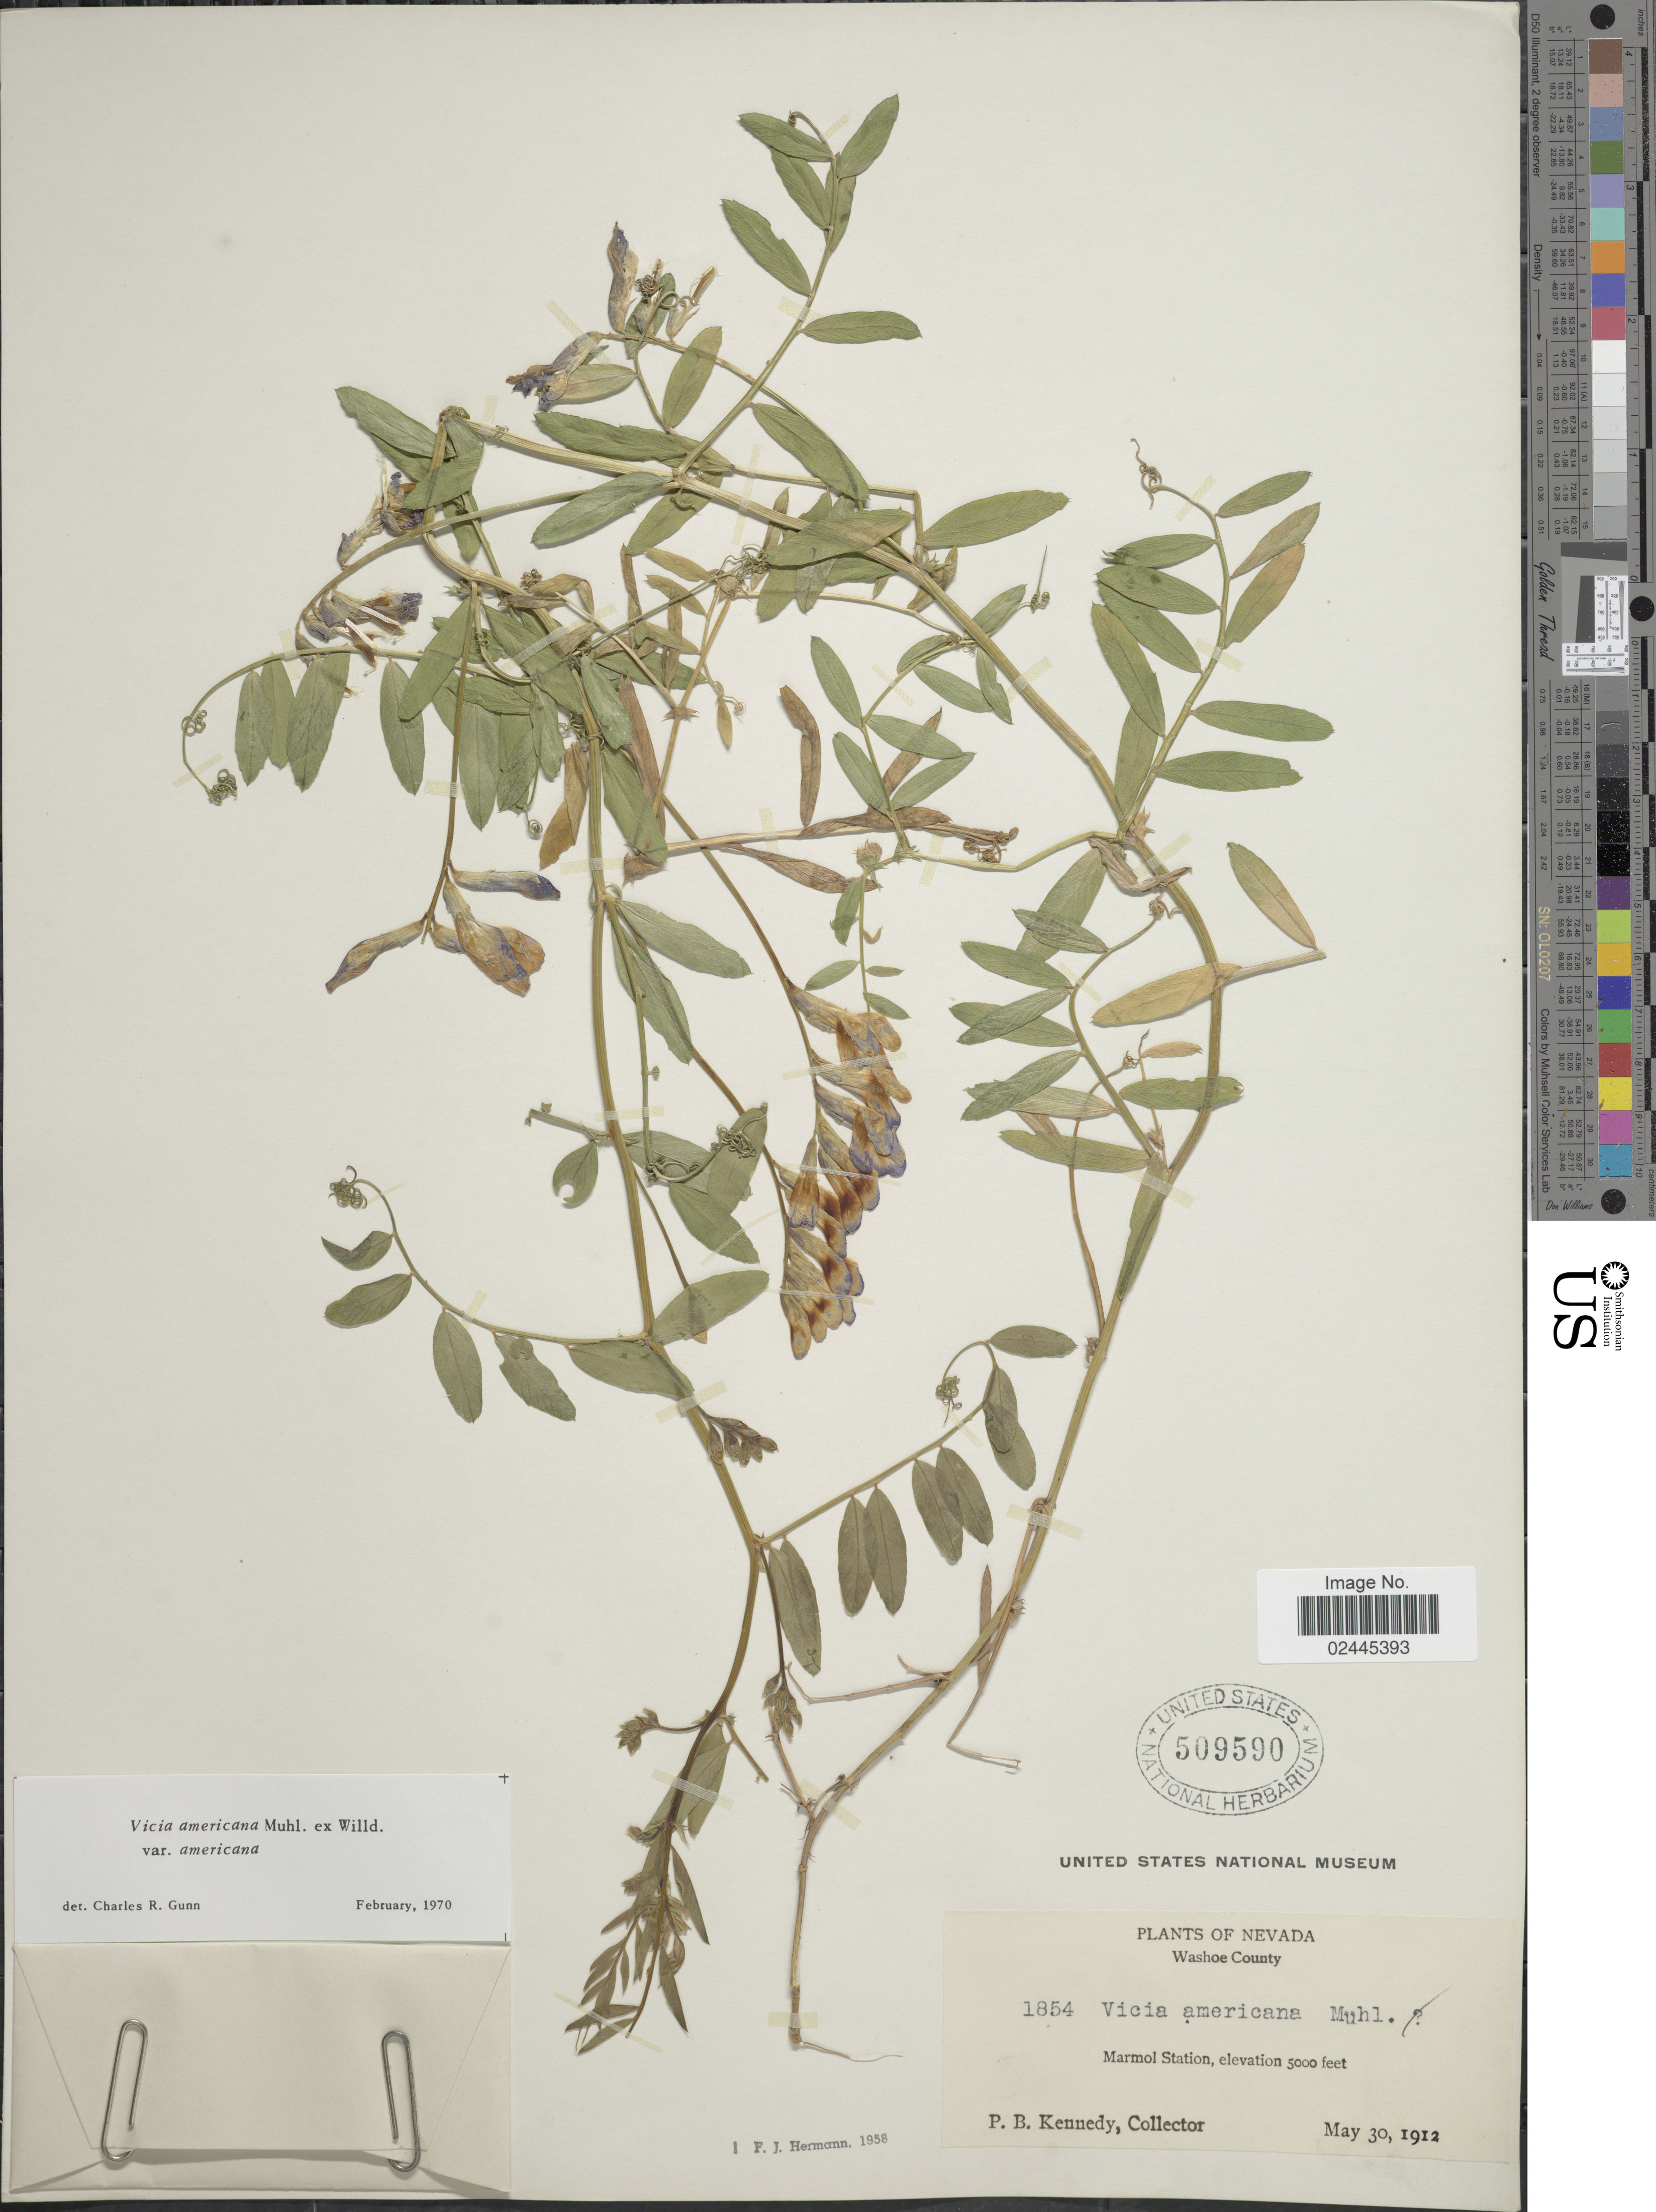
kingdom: Plantae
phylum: Tracheophyta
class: Magnoliopsida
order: Fabales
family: Fabaceae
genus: Vicia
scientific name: Vicia americana var. americana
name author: Muhl. ex Willd.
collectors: P. B. Kennedy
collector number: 1854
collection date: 1912-05-30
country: United States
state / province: Nevada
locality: Washoe County. Marmol Station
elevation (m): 1524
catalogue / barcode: US 509590